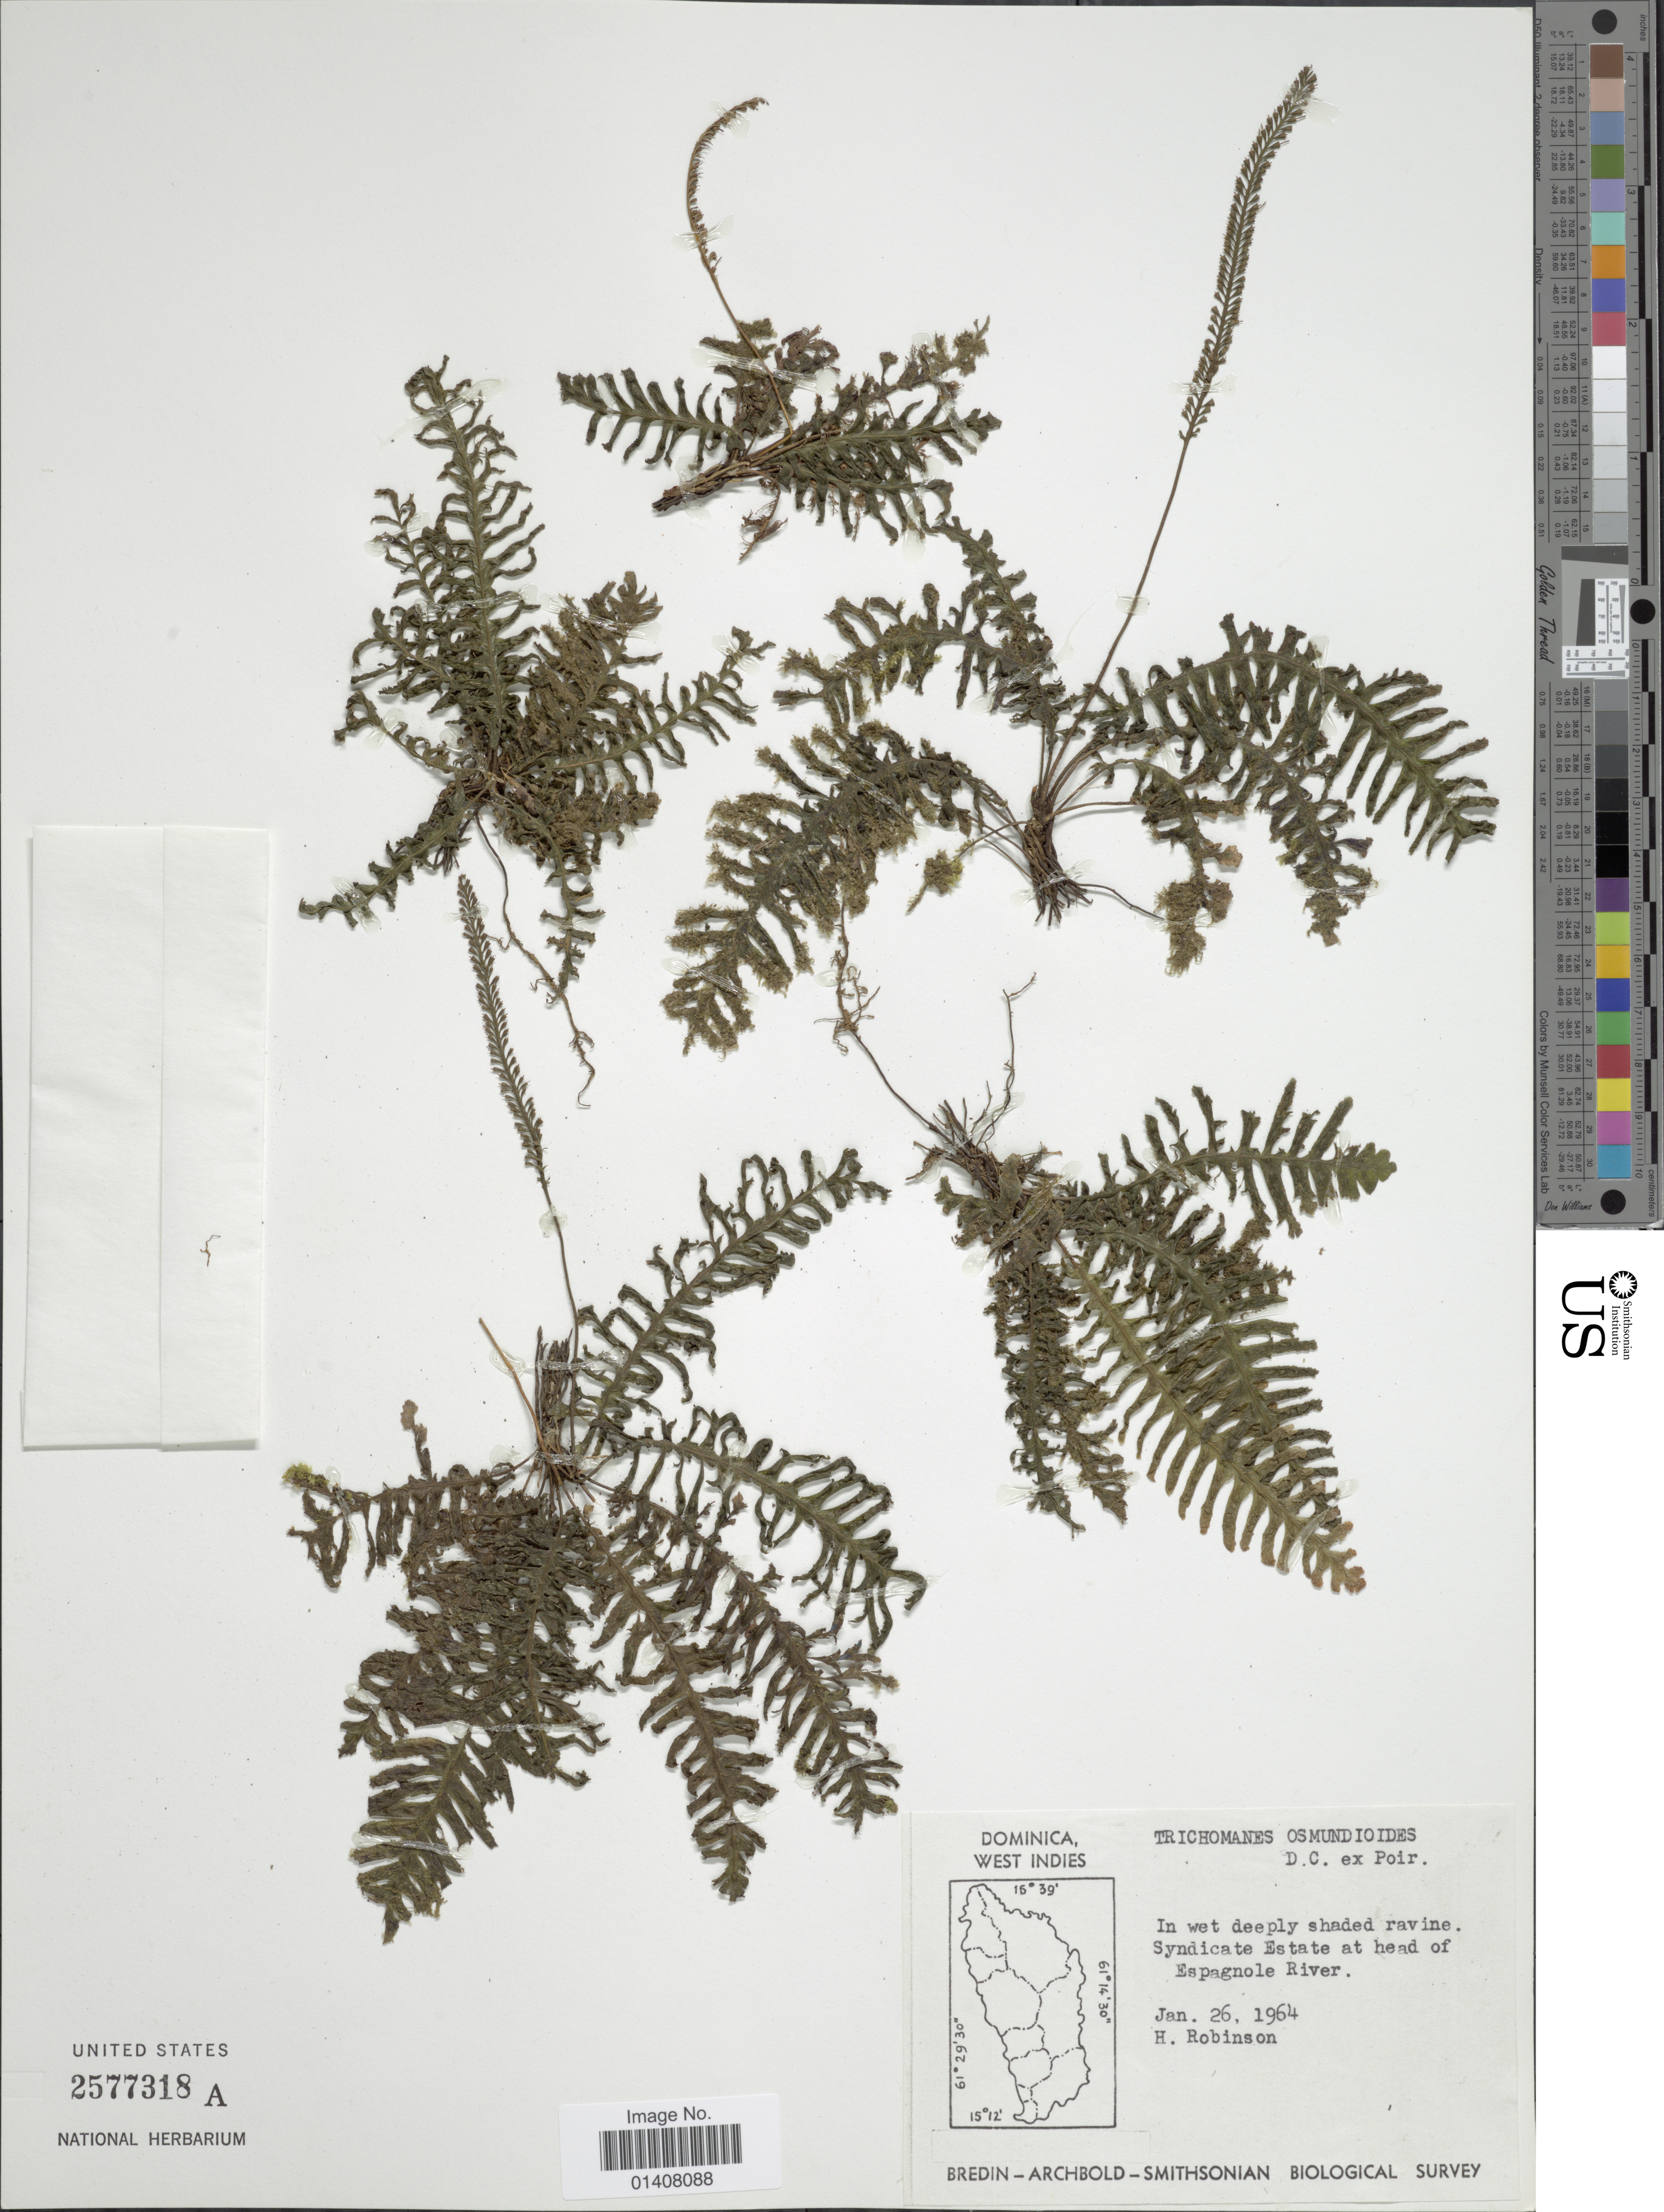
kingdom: Plantae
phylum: Tracheophyta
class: Polypodiopsida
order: Hymenophyllales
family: Hymenophyllaceae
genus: Trichomanes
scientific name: Trichomanes osmundoides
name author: DC. ex Poir.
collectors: H. Robinson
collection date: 1964-01-26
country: Dominica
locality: Dominica West Indies, in wet deeply shaded ravine, syndicate Estate at head of Espagnole River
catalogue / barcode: US 2577318A